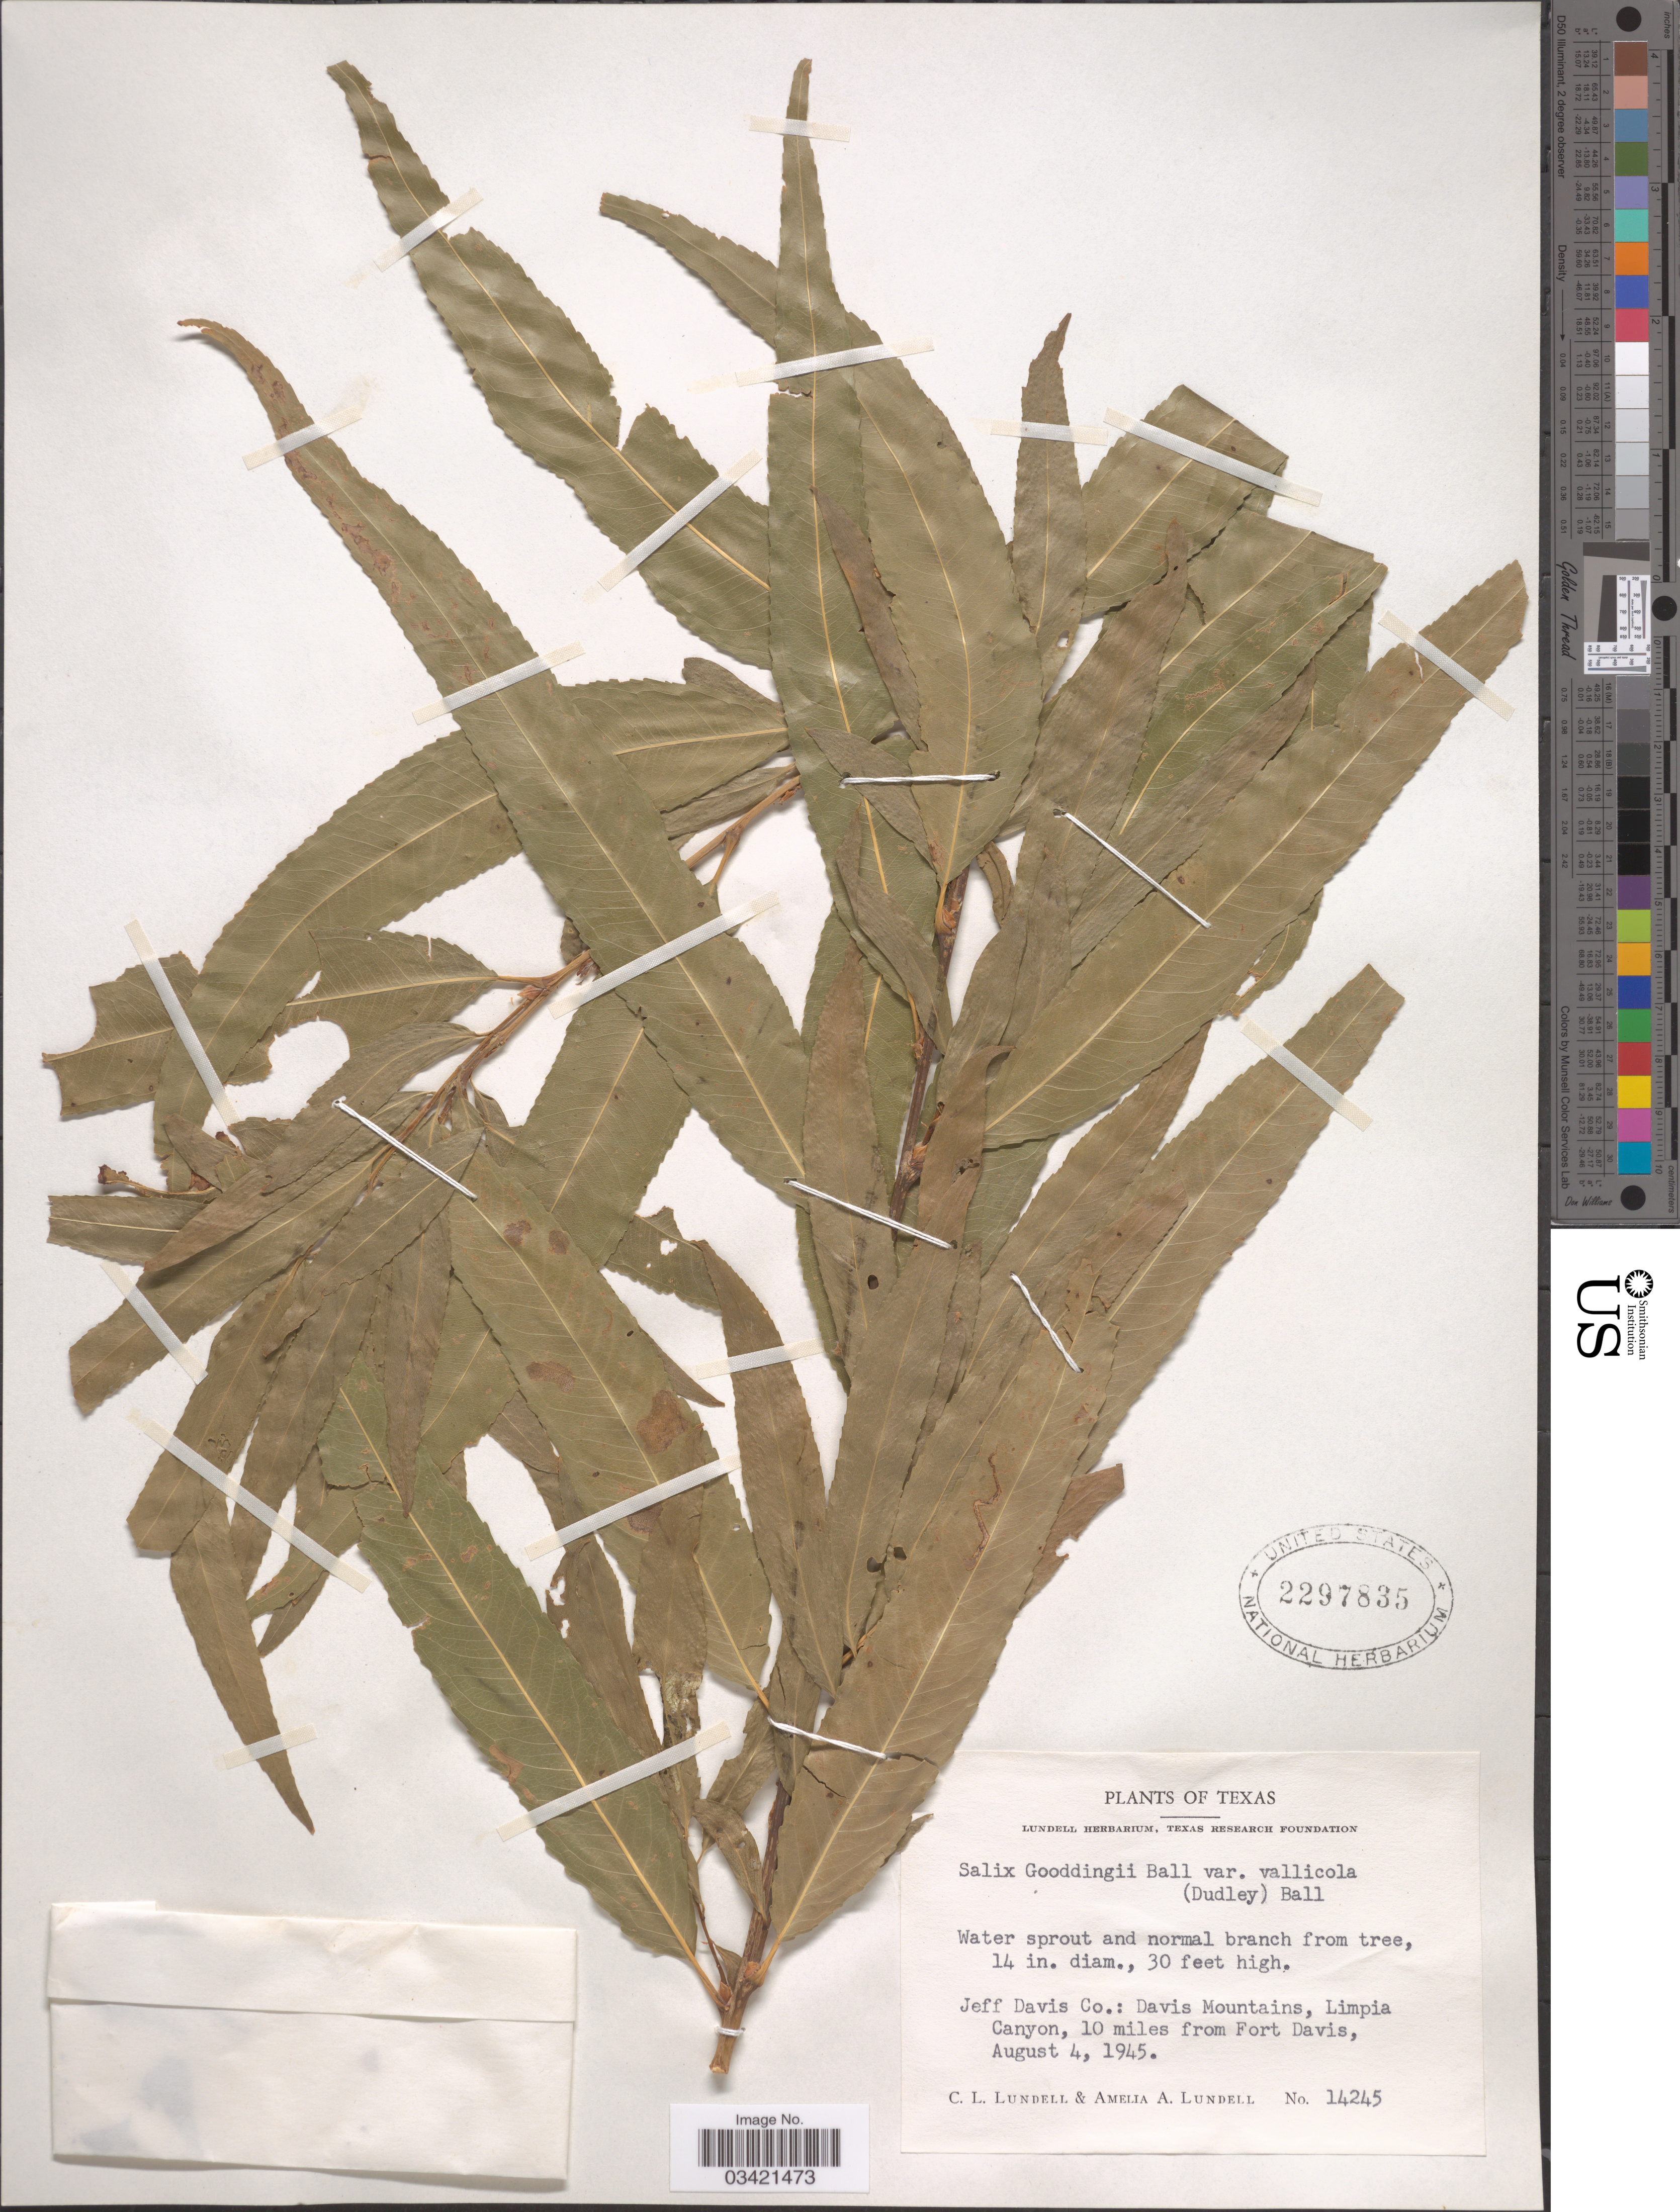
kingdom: Plantae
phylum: Tracheophyta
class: Magnoliopsida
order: Malpighiales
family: Salicaceae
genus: Salix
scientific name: Salix gooddingii var. vallicola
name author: (Dudley) C.R. Ball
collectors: C. L. Lundell & A. A. Lundell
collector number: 14245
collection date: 1945-08-04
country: United States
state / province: Texas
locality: Jeff Davis Co.: Davis Mountains, Limpia Canyon, 10 miles from Fort Davis.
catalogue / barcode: US 2297835